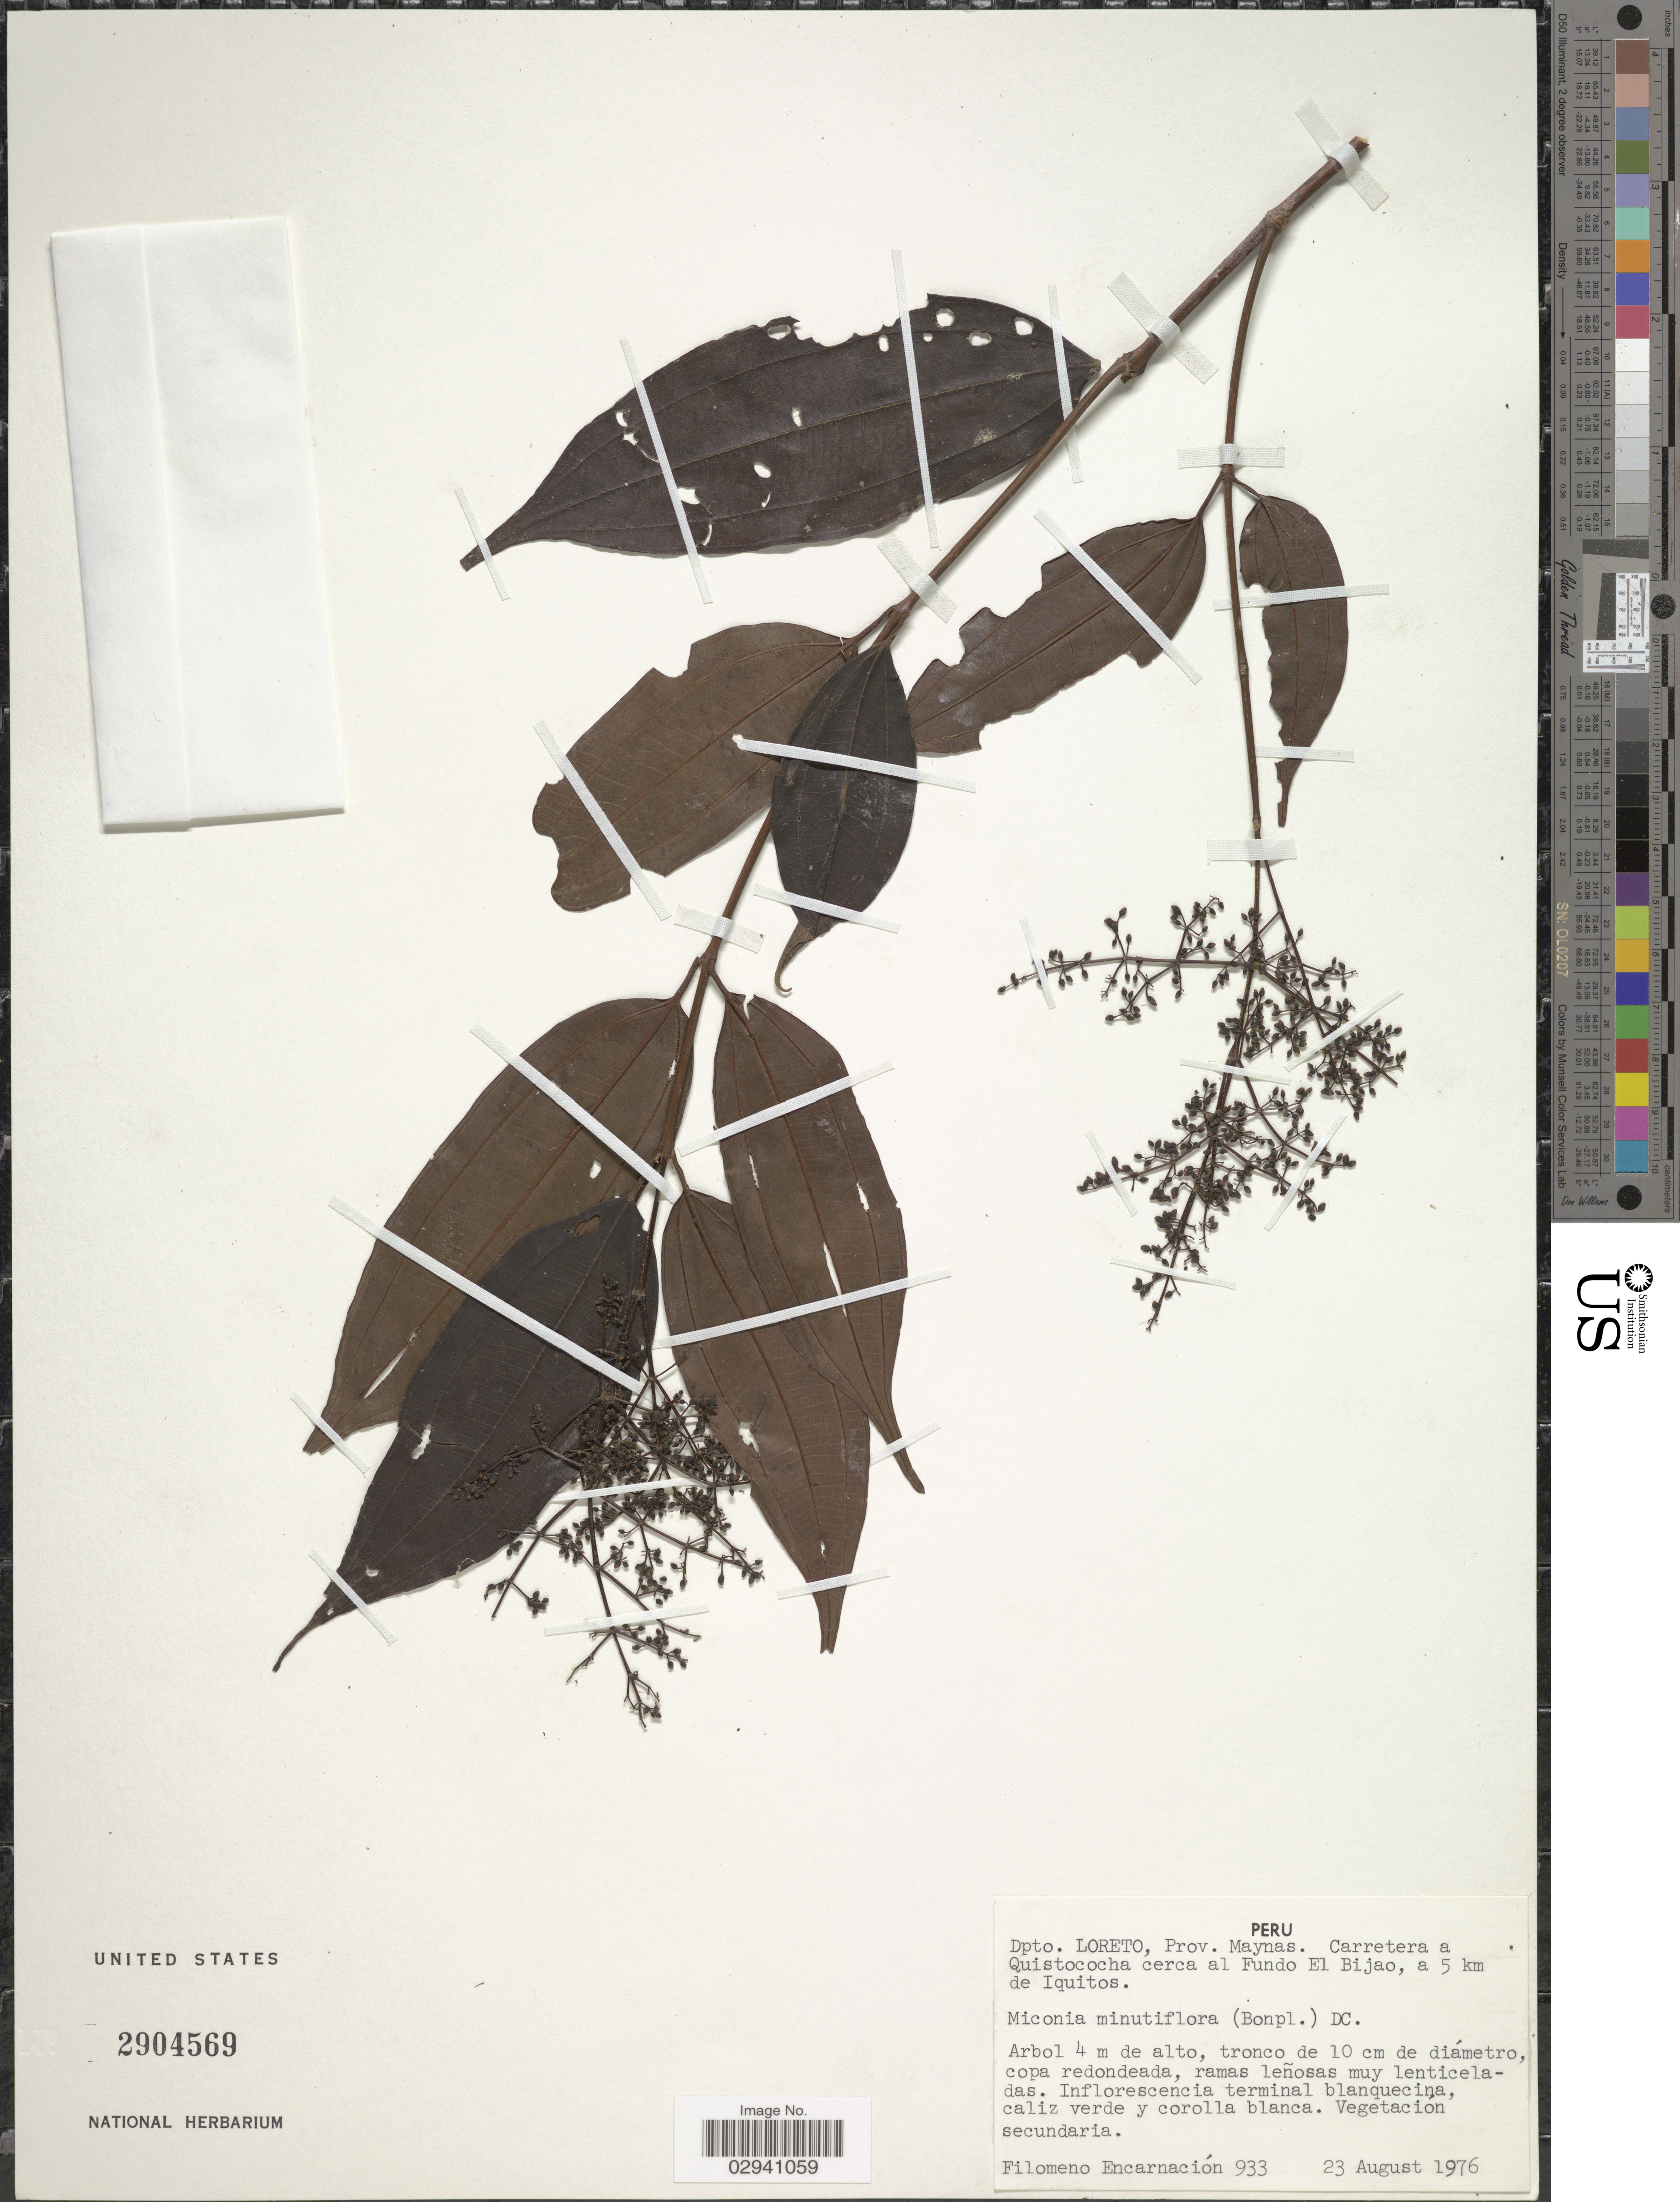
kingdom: Plantae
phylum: Tracheophyta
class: Magnoliopsida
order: Myrtales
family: Melastomataceae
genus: Miconia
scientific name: Miconia minutiflora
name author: (Bonpl.) DC.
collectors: F. Encarnación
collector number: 933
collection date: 1976-08-23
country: Peru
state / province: Loreto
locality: Dpto. Loreto, Prov. Maynas. Carretera a Quistococha cerca al Fundo El Bijao, a 5 km de Iquitos.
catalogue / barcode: US 2904569